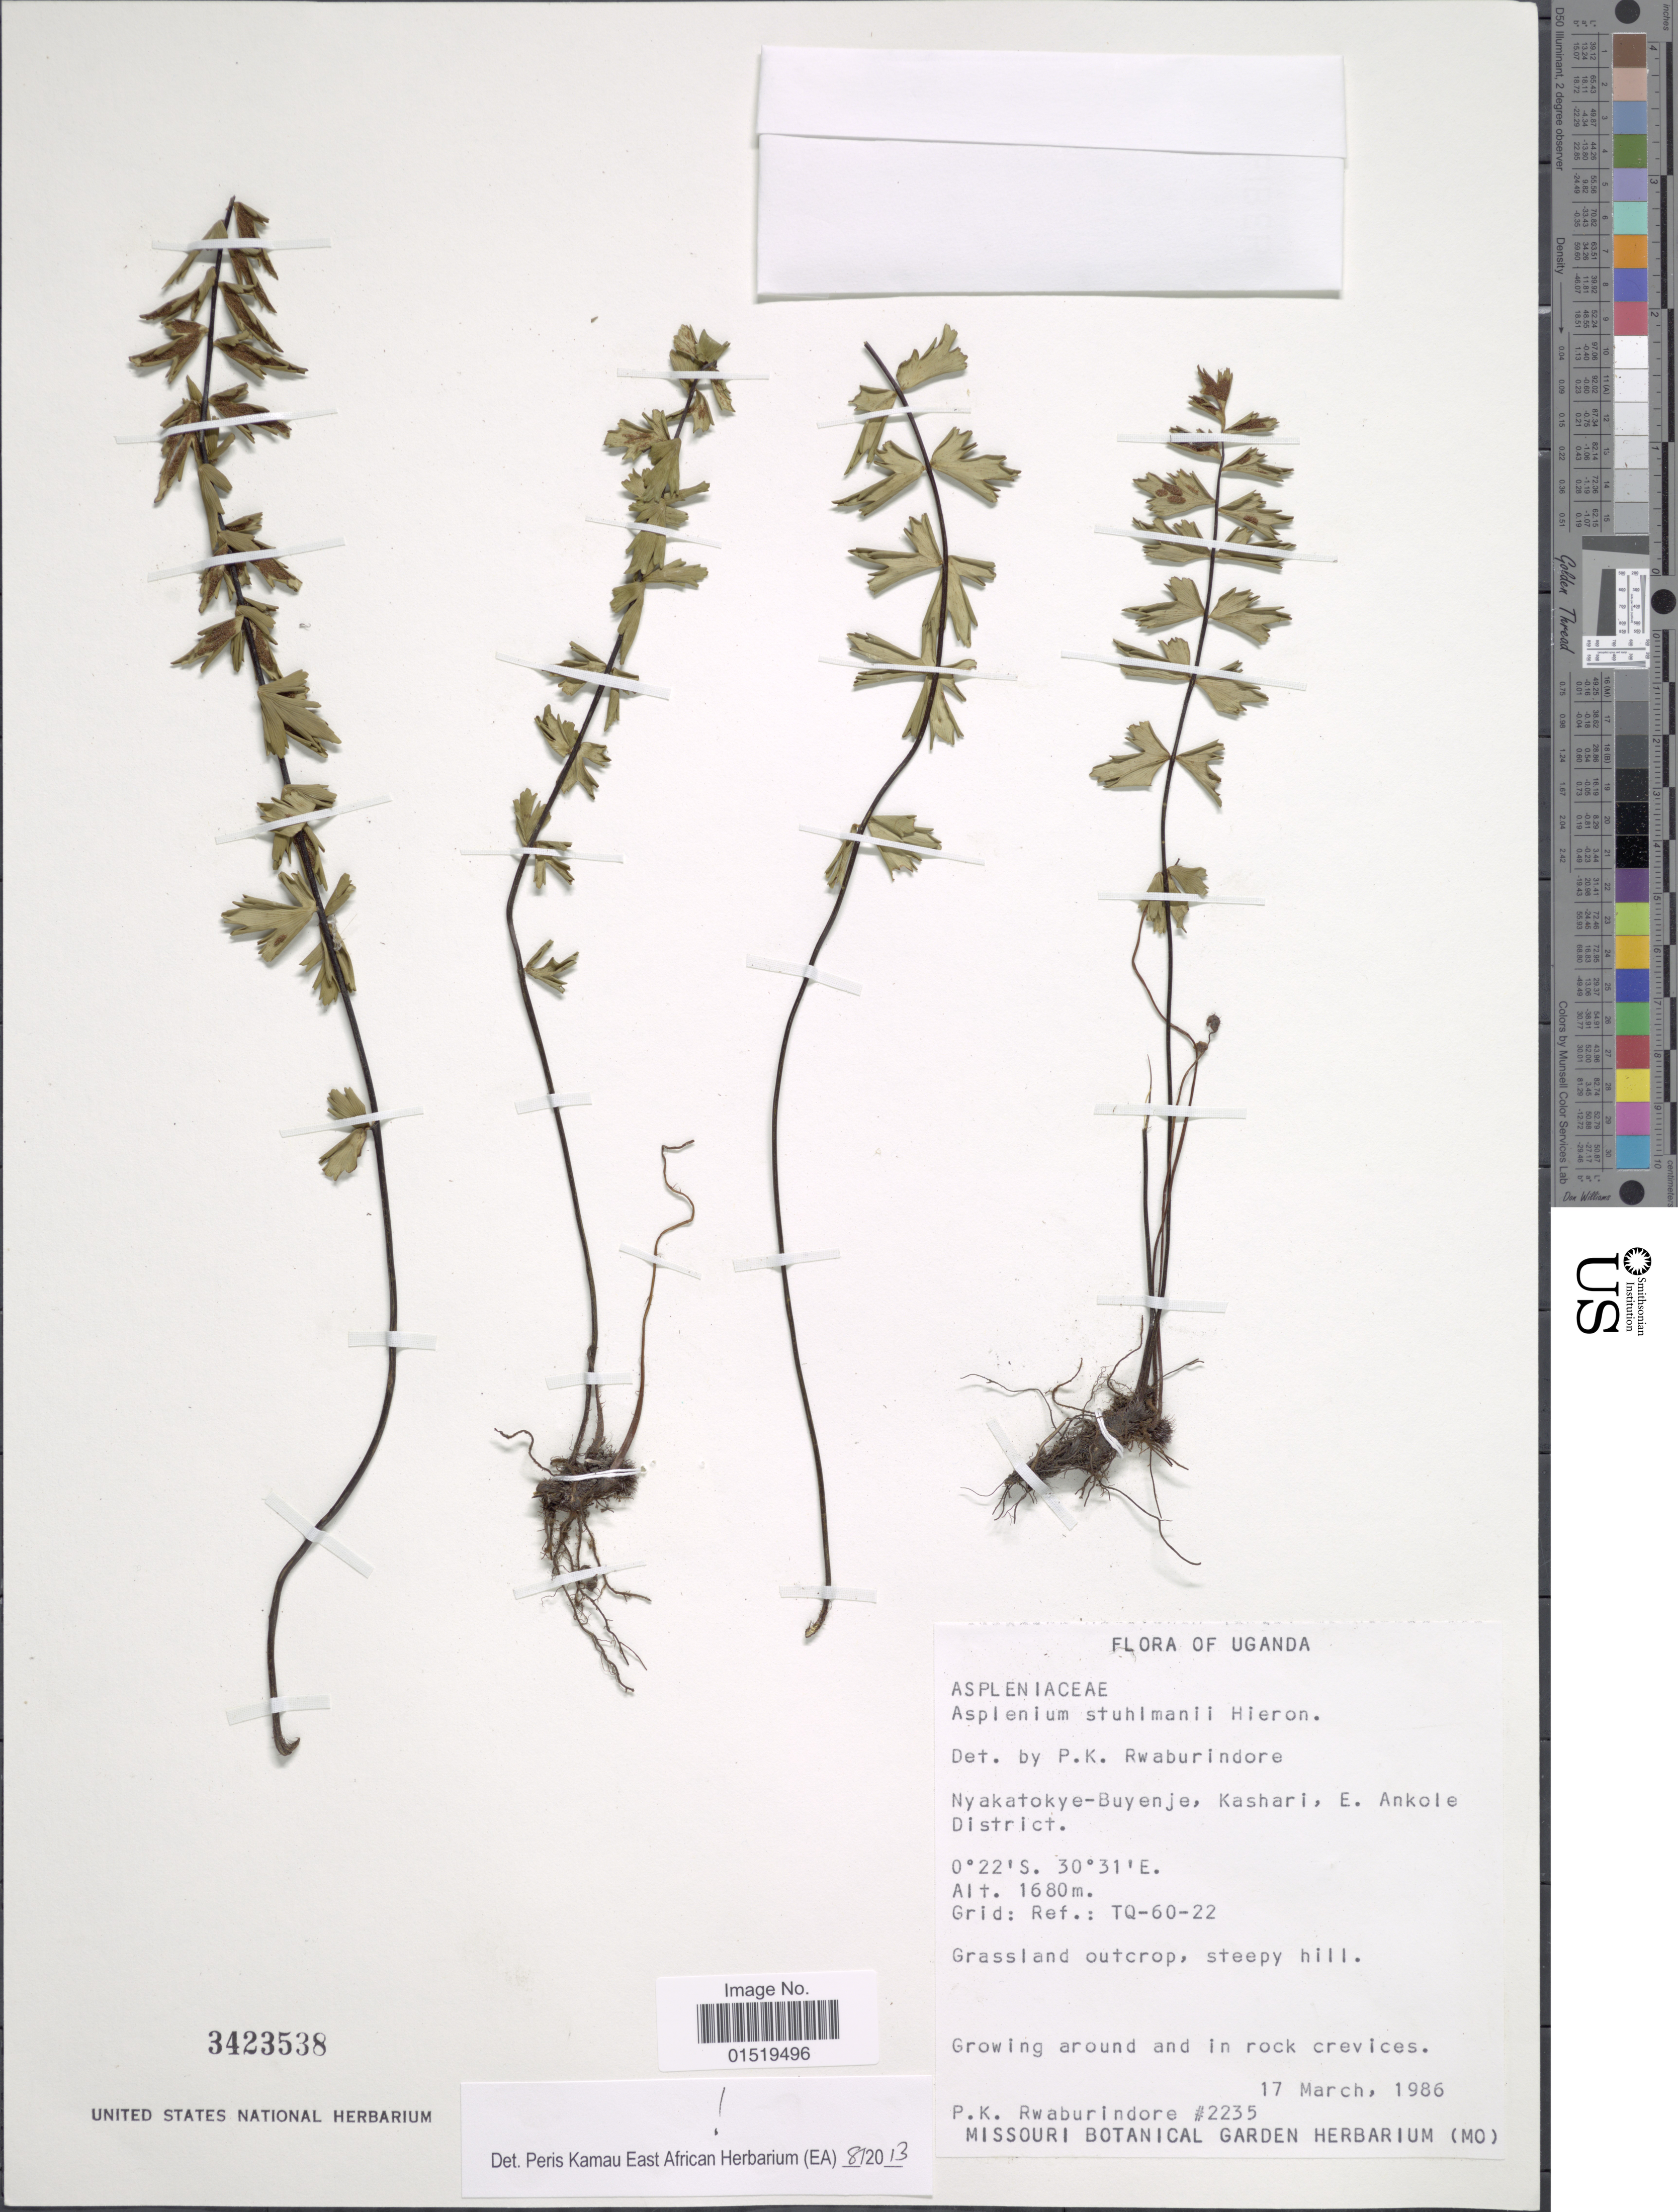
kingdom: Plantae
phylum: Tracheophyta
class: Polypodiopsida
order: Polypodiales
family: Aspleniaceae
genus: Asplenium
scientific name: Asplenium stuhlmannii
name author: Hieron.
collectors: P. Rwaburindore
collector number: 2235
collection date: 1986-03-17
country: Uganda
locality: Nyakatokye-Buyenje, Kashari, E. Ankole District.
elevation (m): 1680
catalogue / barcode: US 3423538